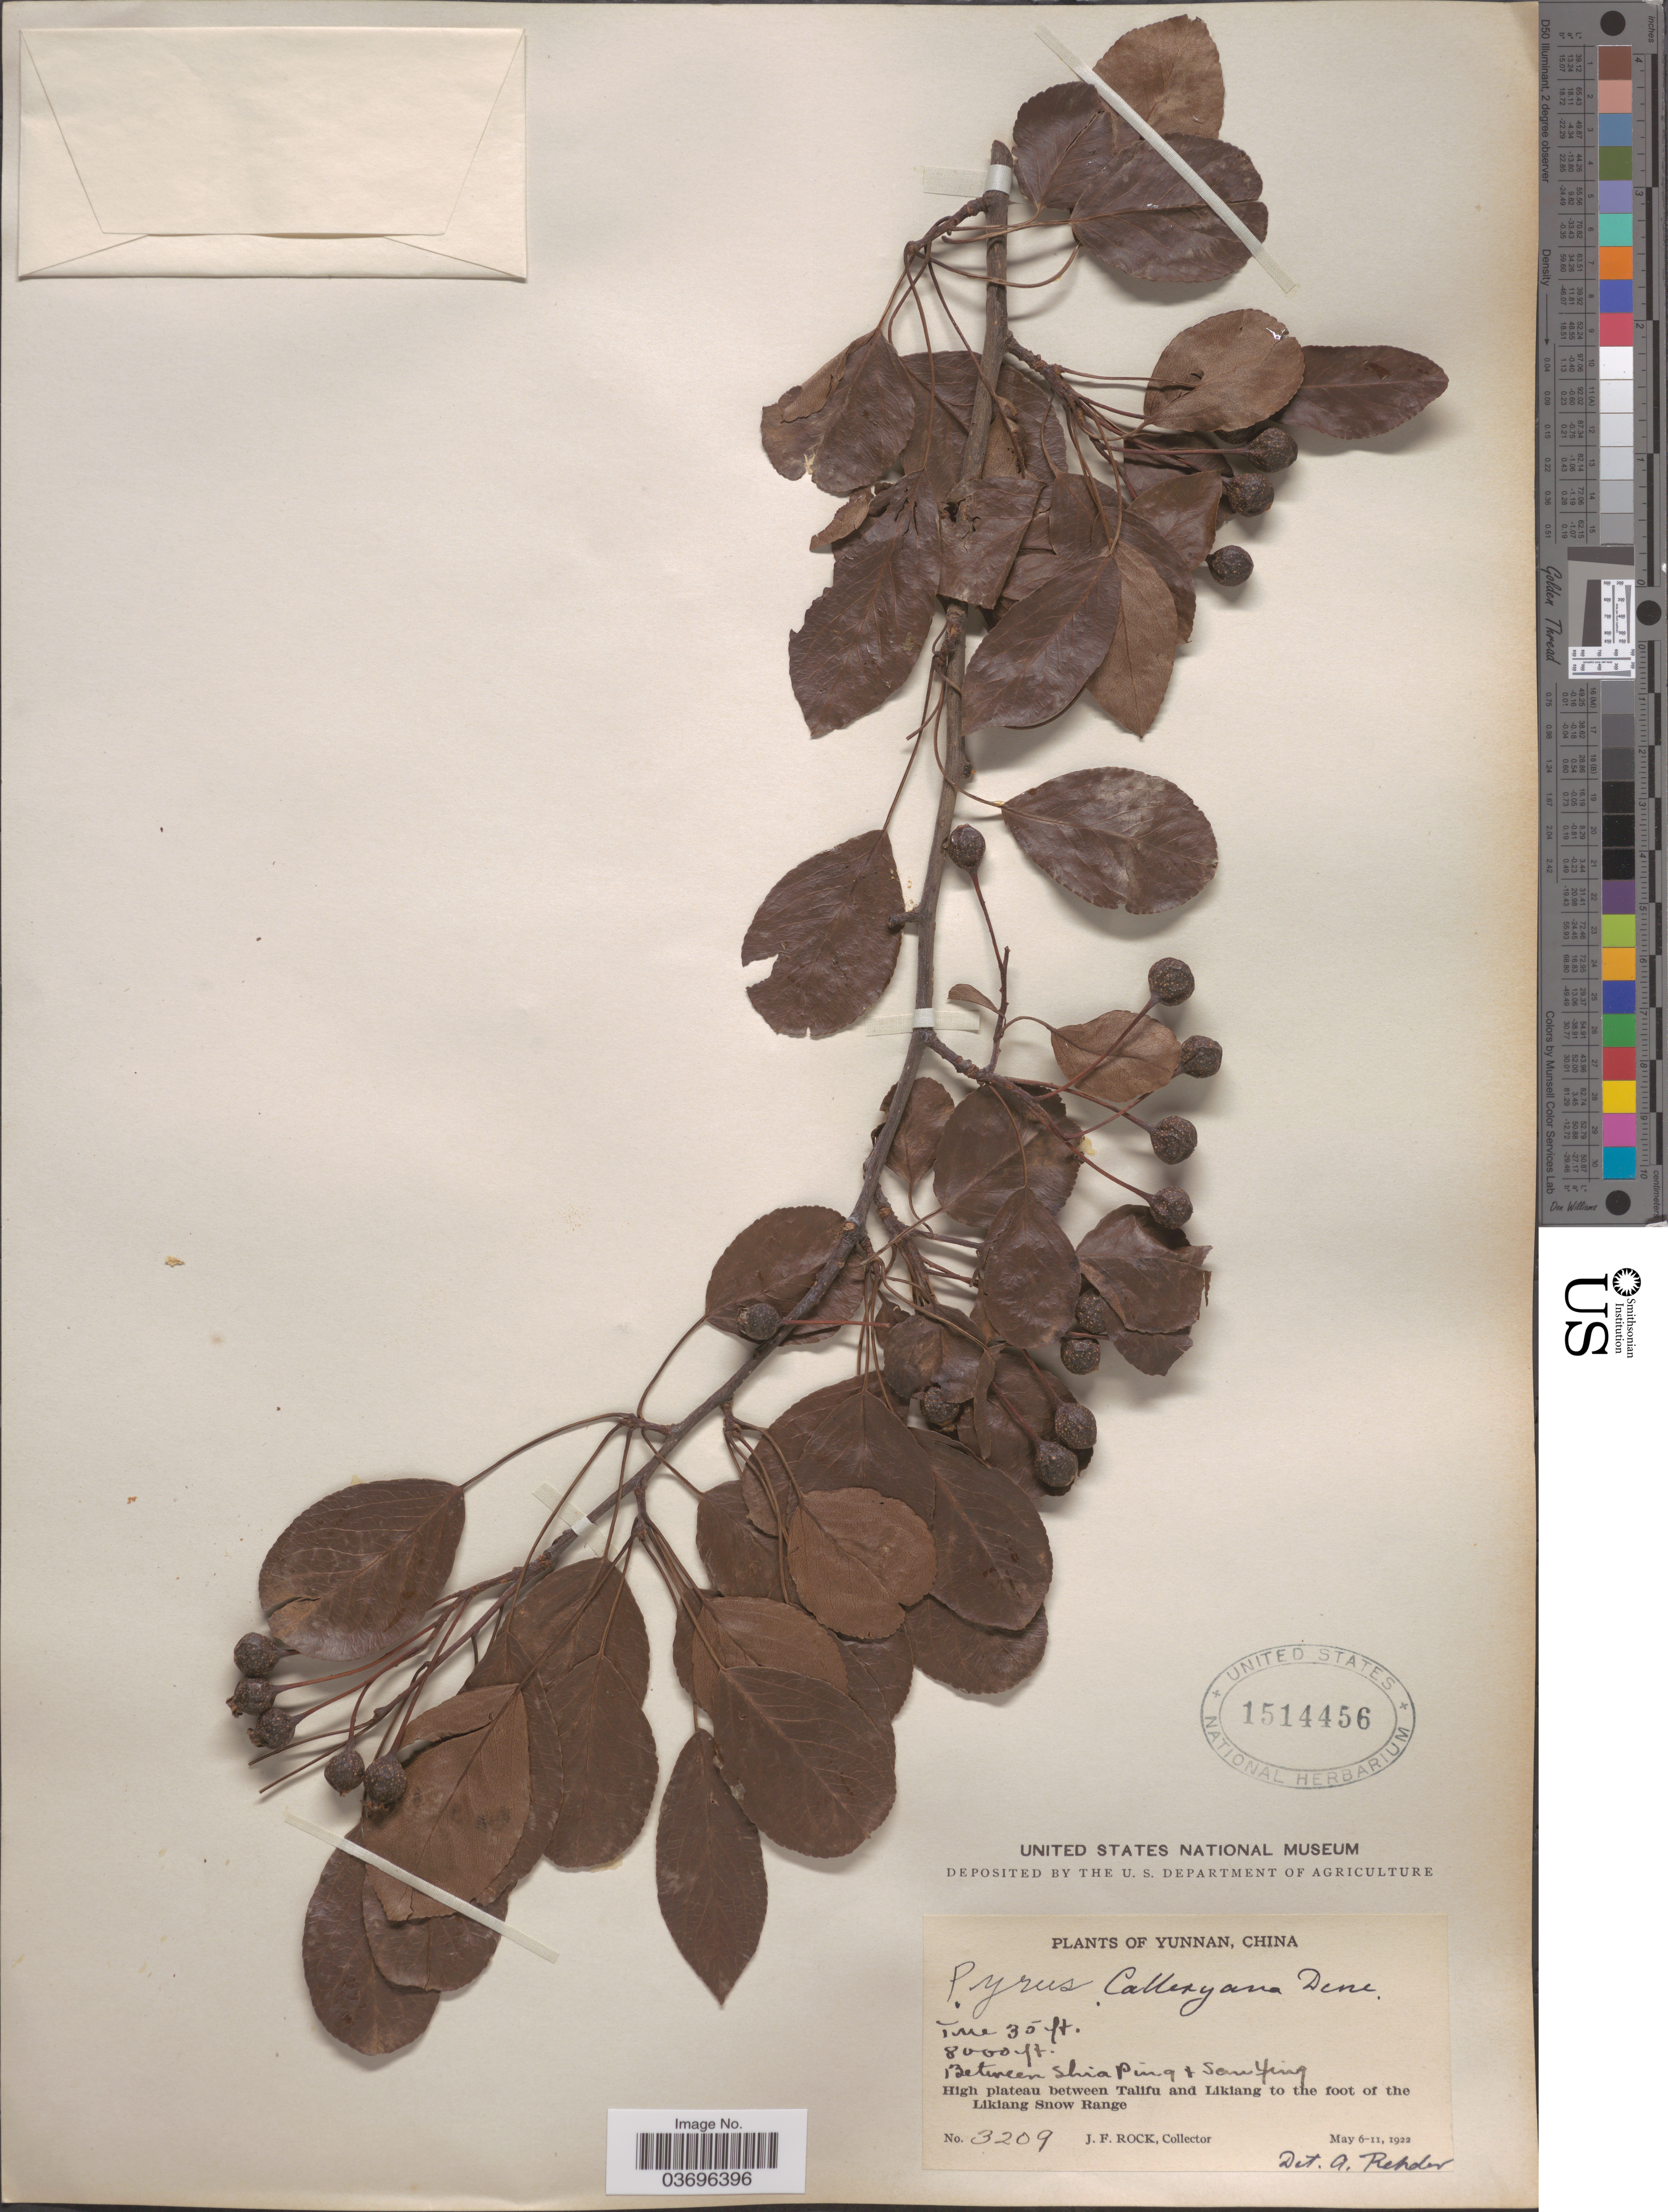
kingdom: Plantae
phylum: Tracheophyta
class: Magnoliopsida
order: Rosales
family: Rosaceae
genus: Pyrus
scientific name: Pyrus calleryana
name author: Decne.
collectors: J. Rock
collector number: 3209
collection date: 1922-05-06/1922-05-11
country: China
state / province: Yunnan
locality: Between Shia Ping & San Ying. High plateau between Talifu and Likiang to the foot of the Likiang Snow Range.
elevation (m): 2438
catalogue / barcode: US 1514456